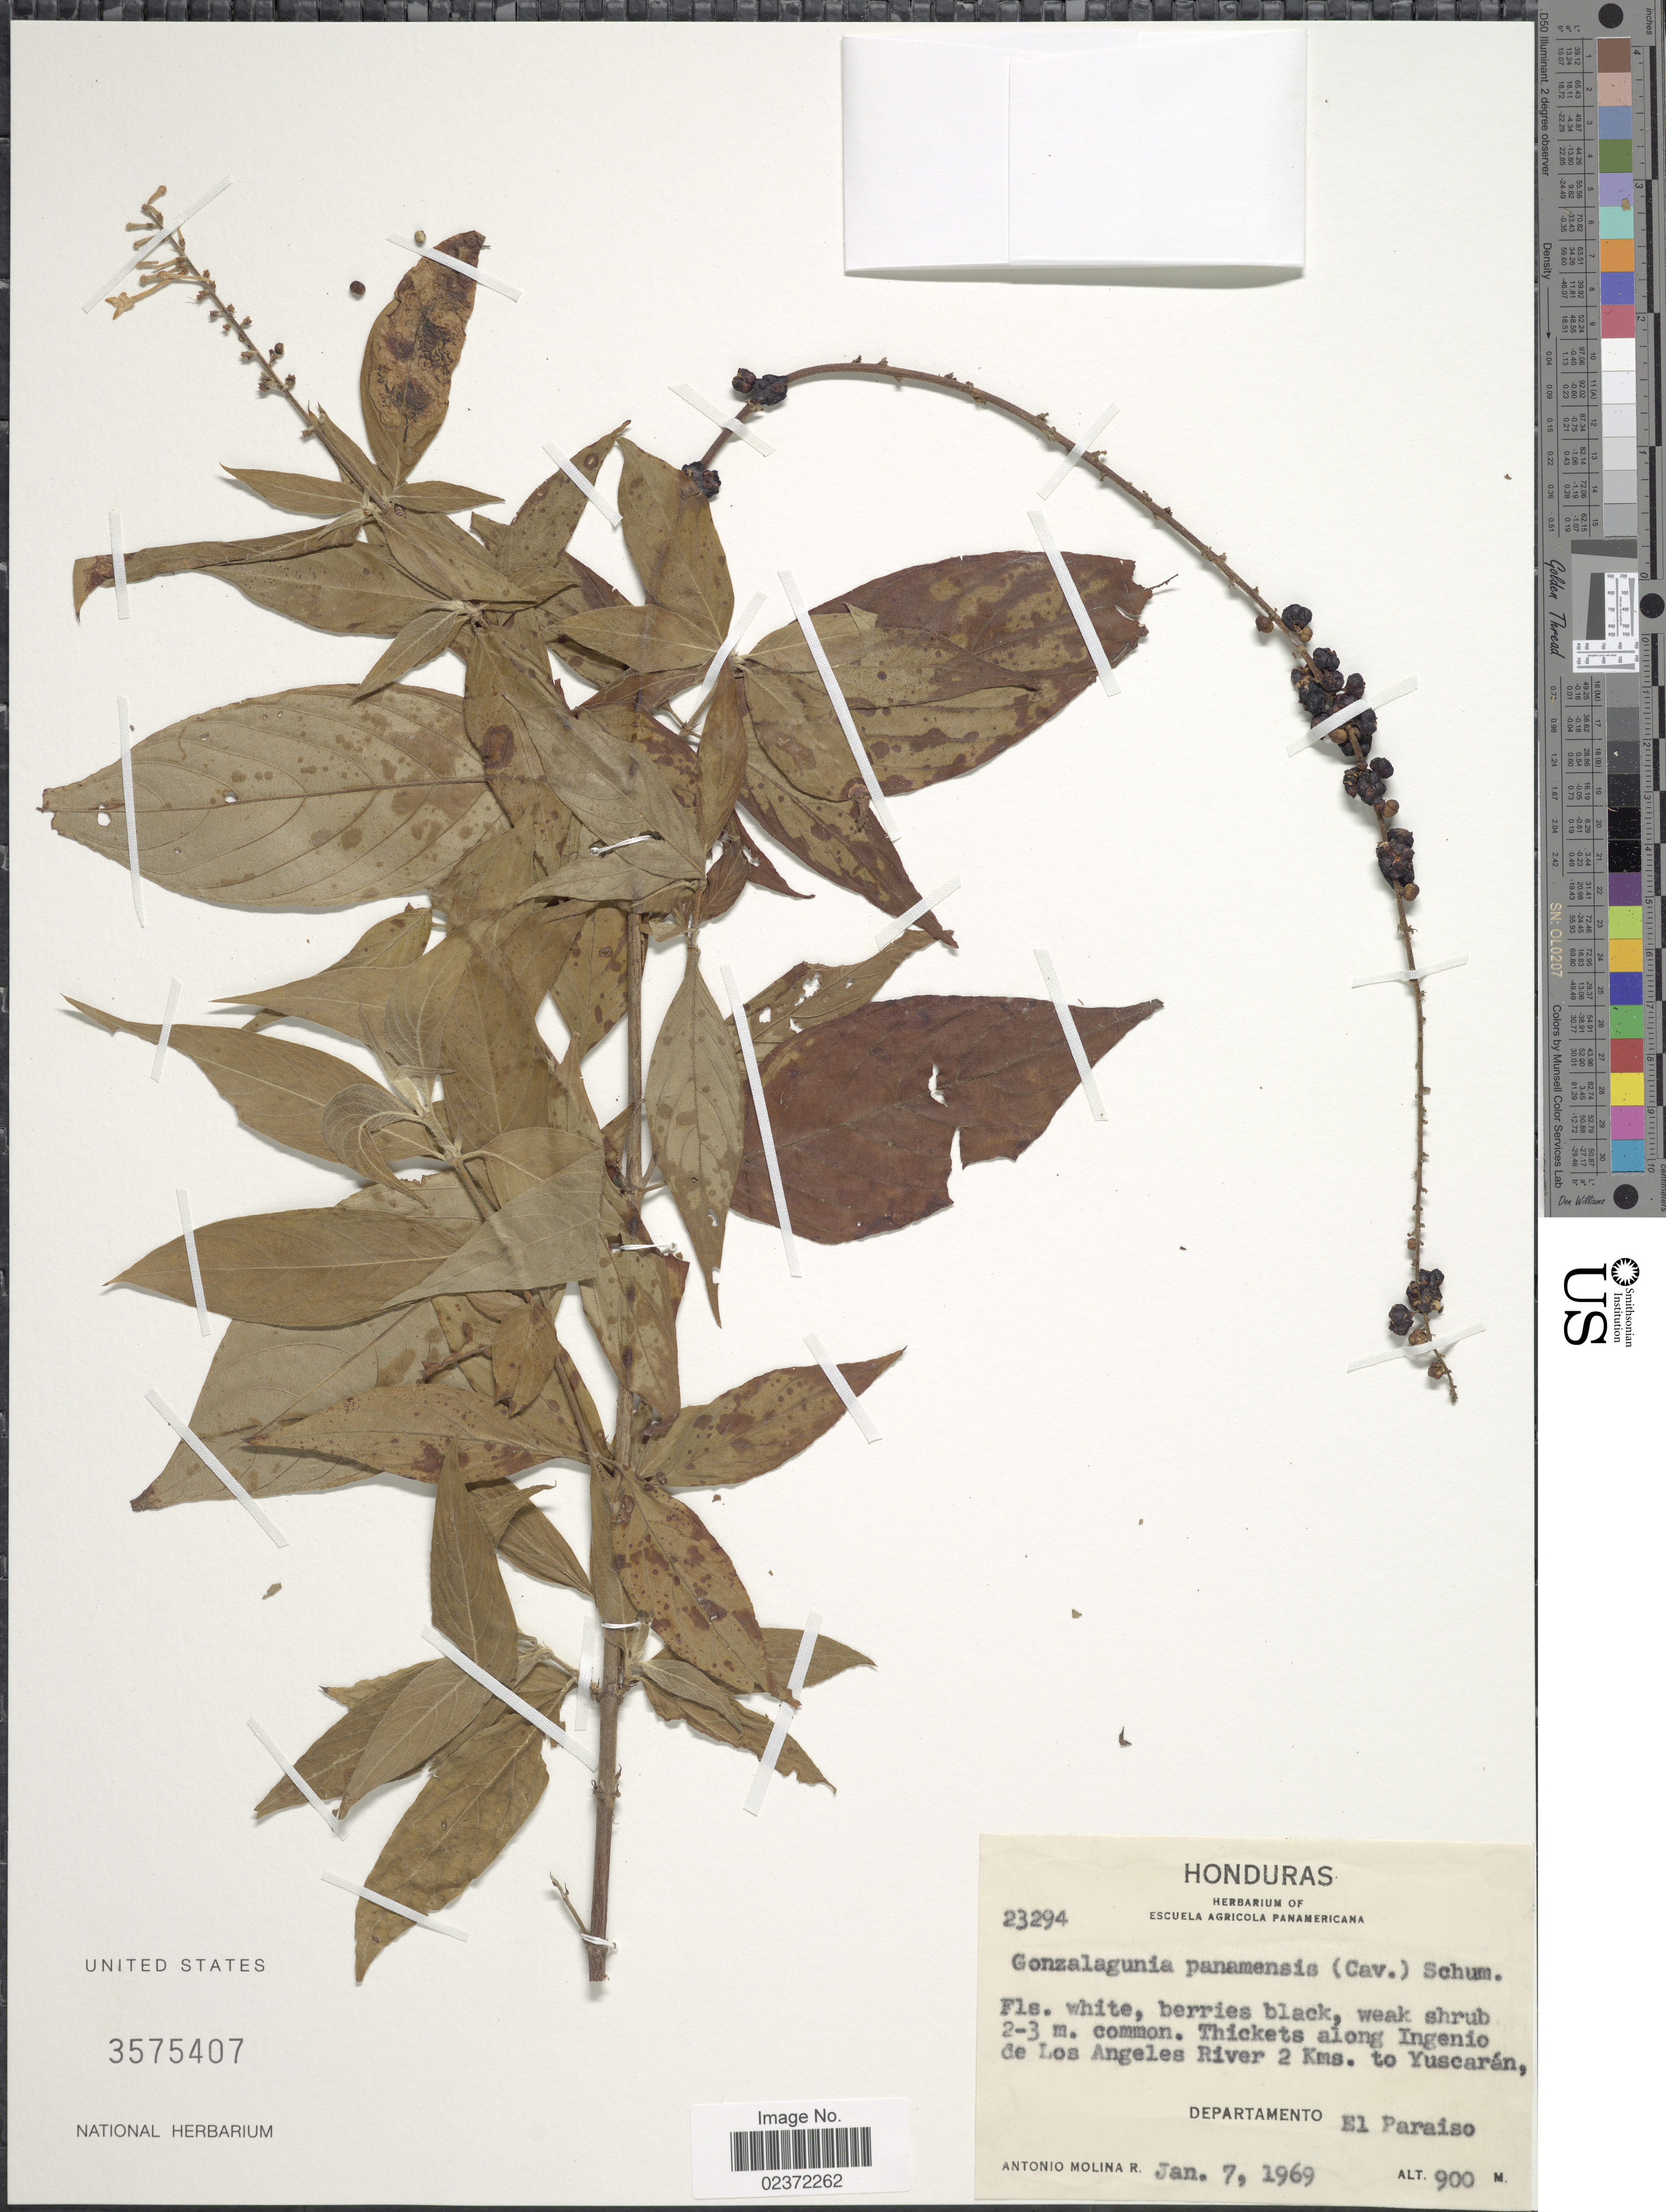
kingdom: Plantae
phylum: Tracheophyta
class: Magnoliopsida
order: Gentianales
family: Rubiaceae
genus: Gonzalagunia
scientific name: Gonzalagunia panamensis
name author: (Cav.) K. Schum.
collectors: A. Molina R.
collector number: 23294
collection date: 1969-01-07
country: Honduras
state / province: El Paraíso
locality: along Ingenio de Los Angeles River 2 kms. to Yuscaran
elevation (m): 900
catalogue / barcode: US 3575407